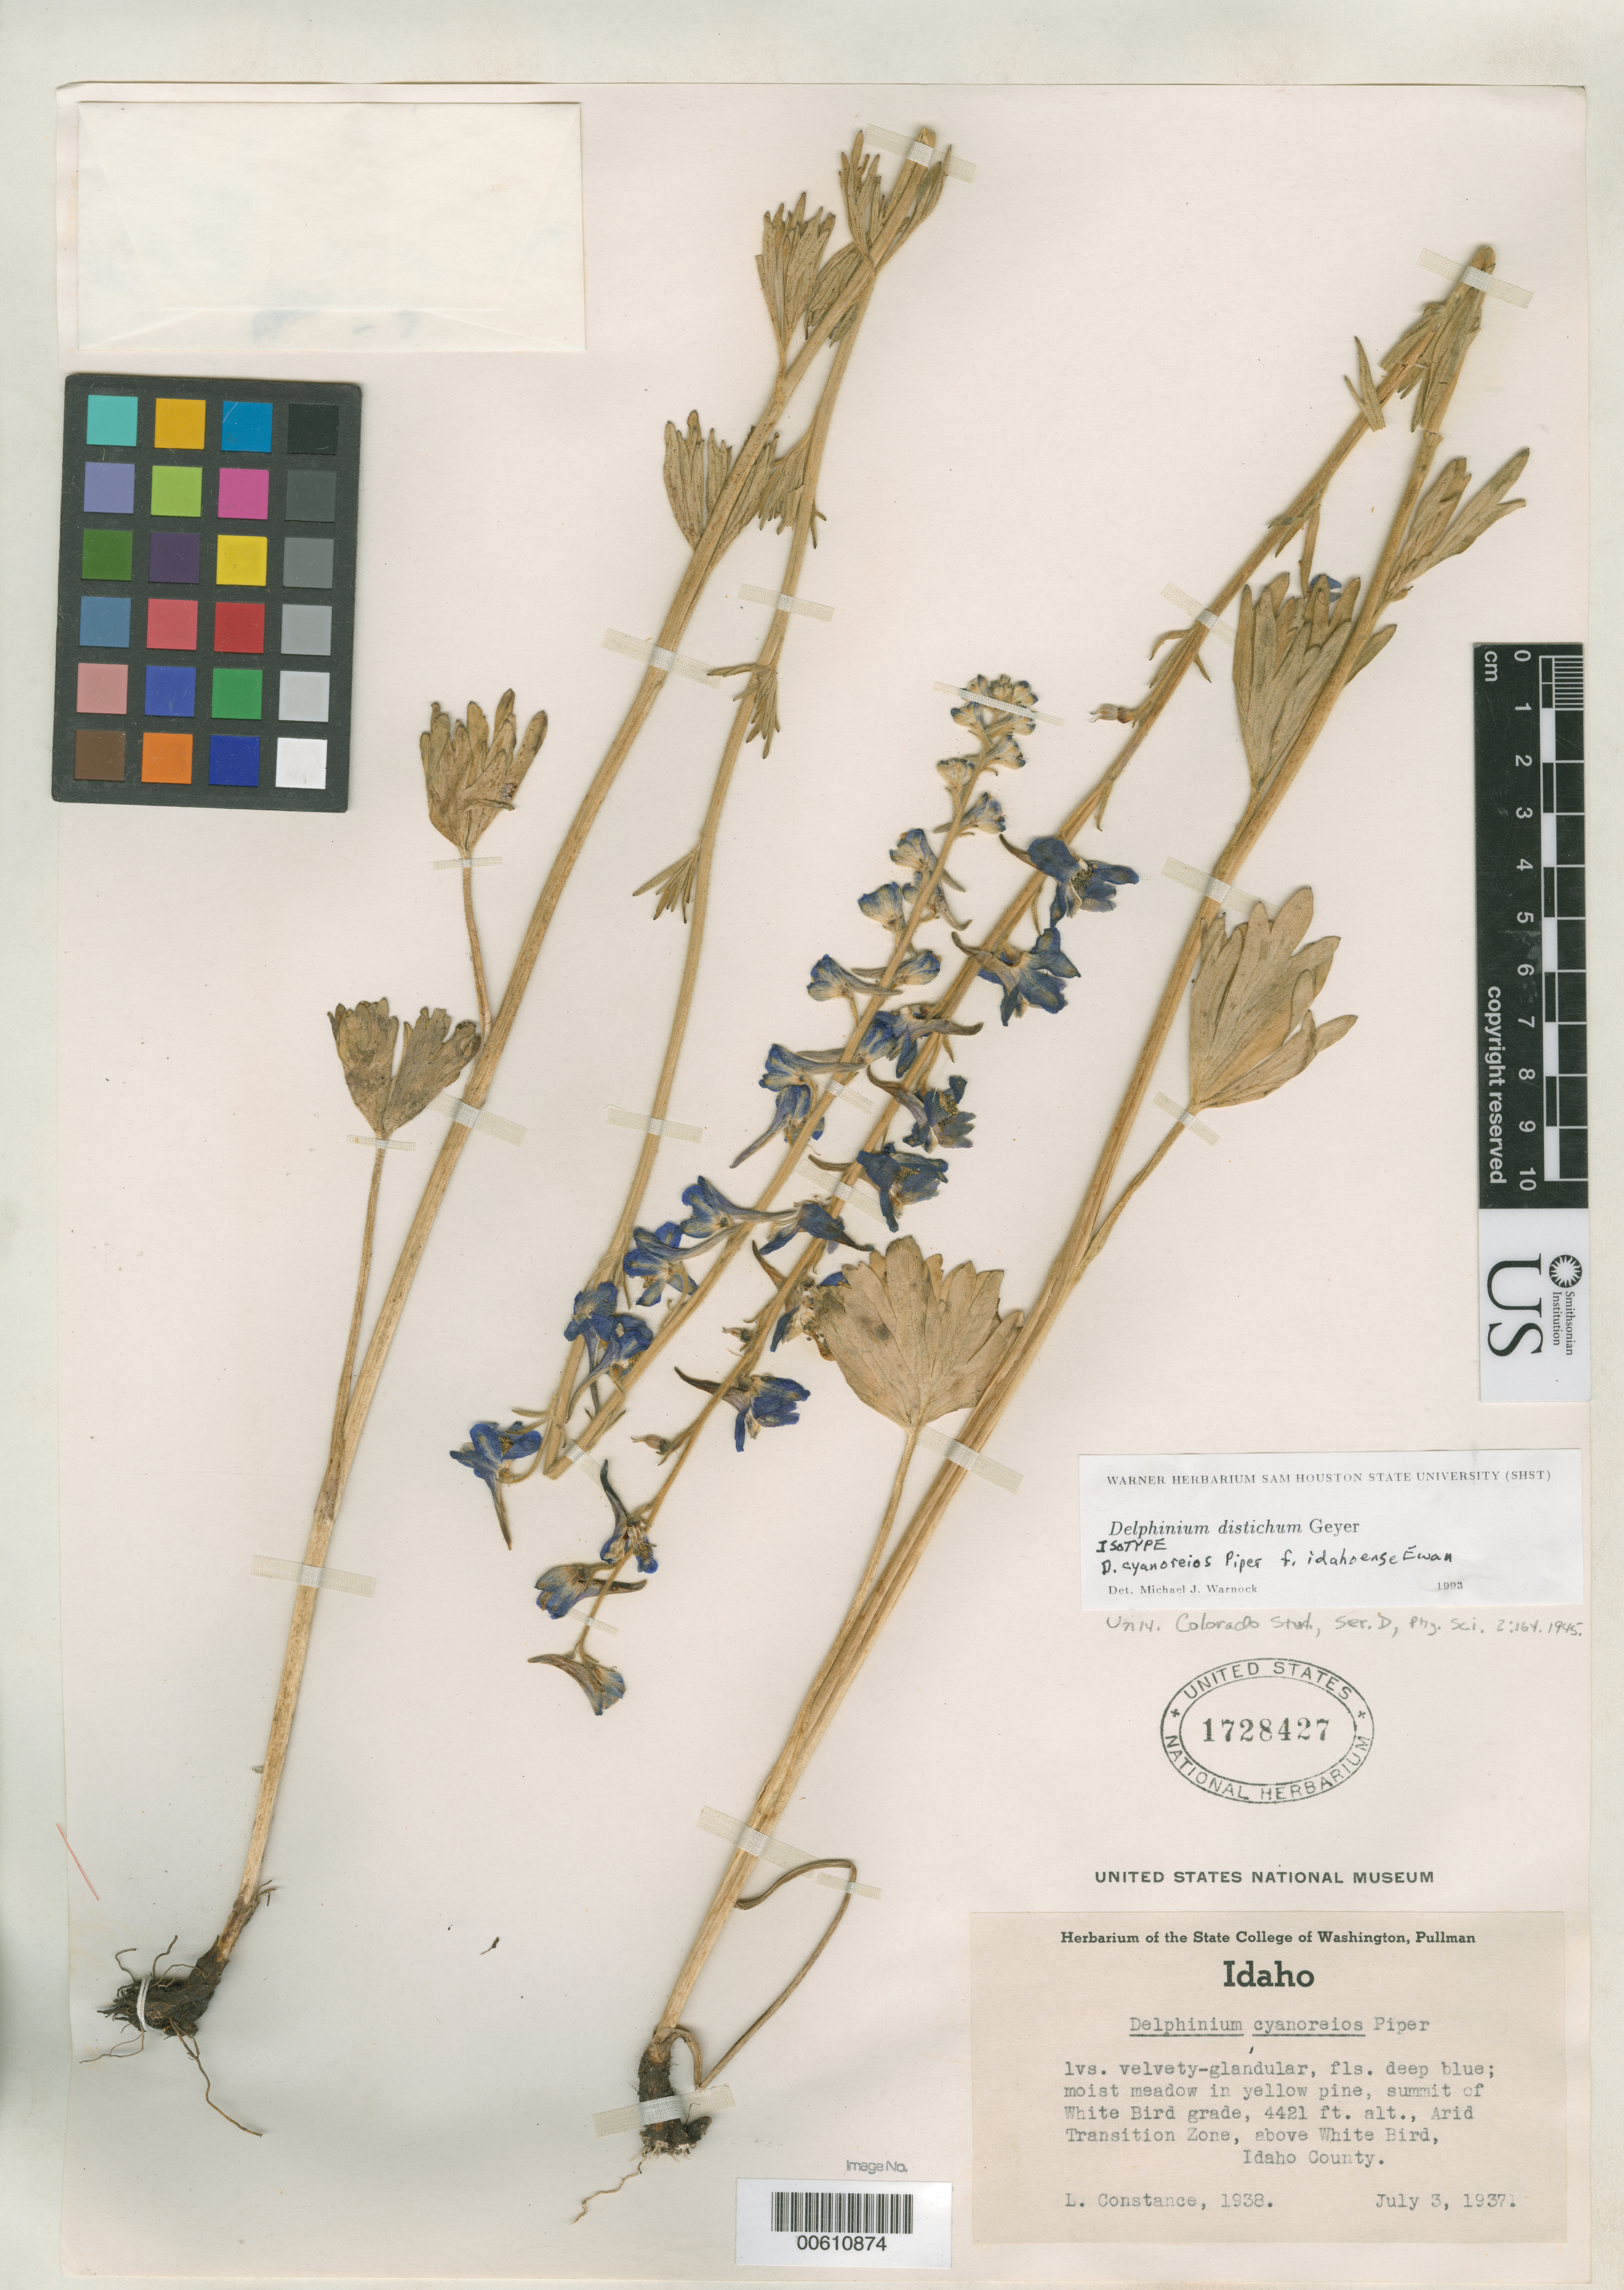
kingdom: Plantae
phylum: Tracheophyta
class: Magnoliopsida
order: Ranunculales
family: Ranunculaceae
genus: Delphinium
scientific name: Delphinium cyanoreios f. idahoense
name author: Ewan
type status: Isotype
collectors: L. Constance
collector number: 1938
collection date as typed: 03 Jul 1937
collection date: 1937-07-03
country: United States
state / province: Idaho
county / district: Idaho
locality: Arid Transition zone above White Bird. Summit of White Bird grade.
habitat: Moist meadow in yellow pine.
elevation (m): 1348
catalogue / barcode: US 1728427